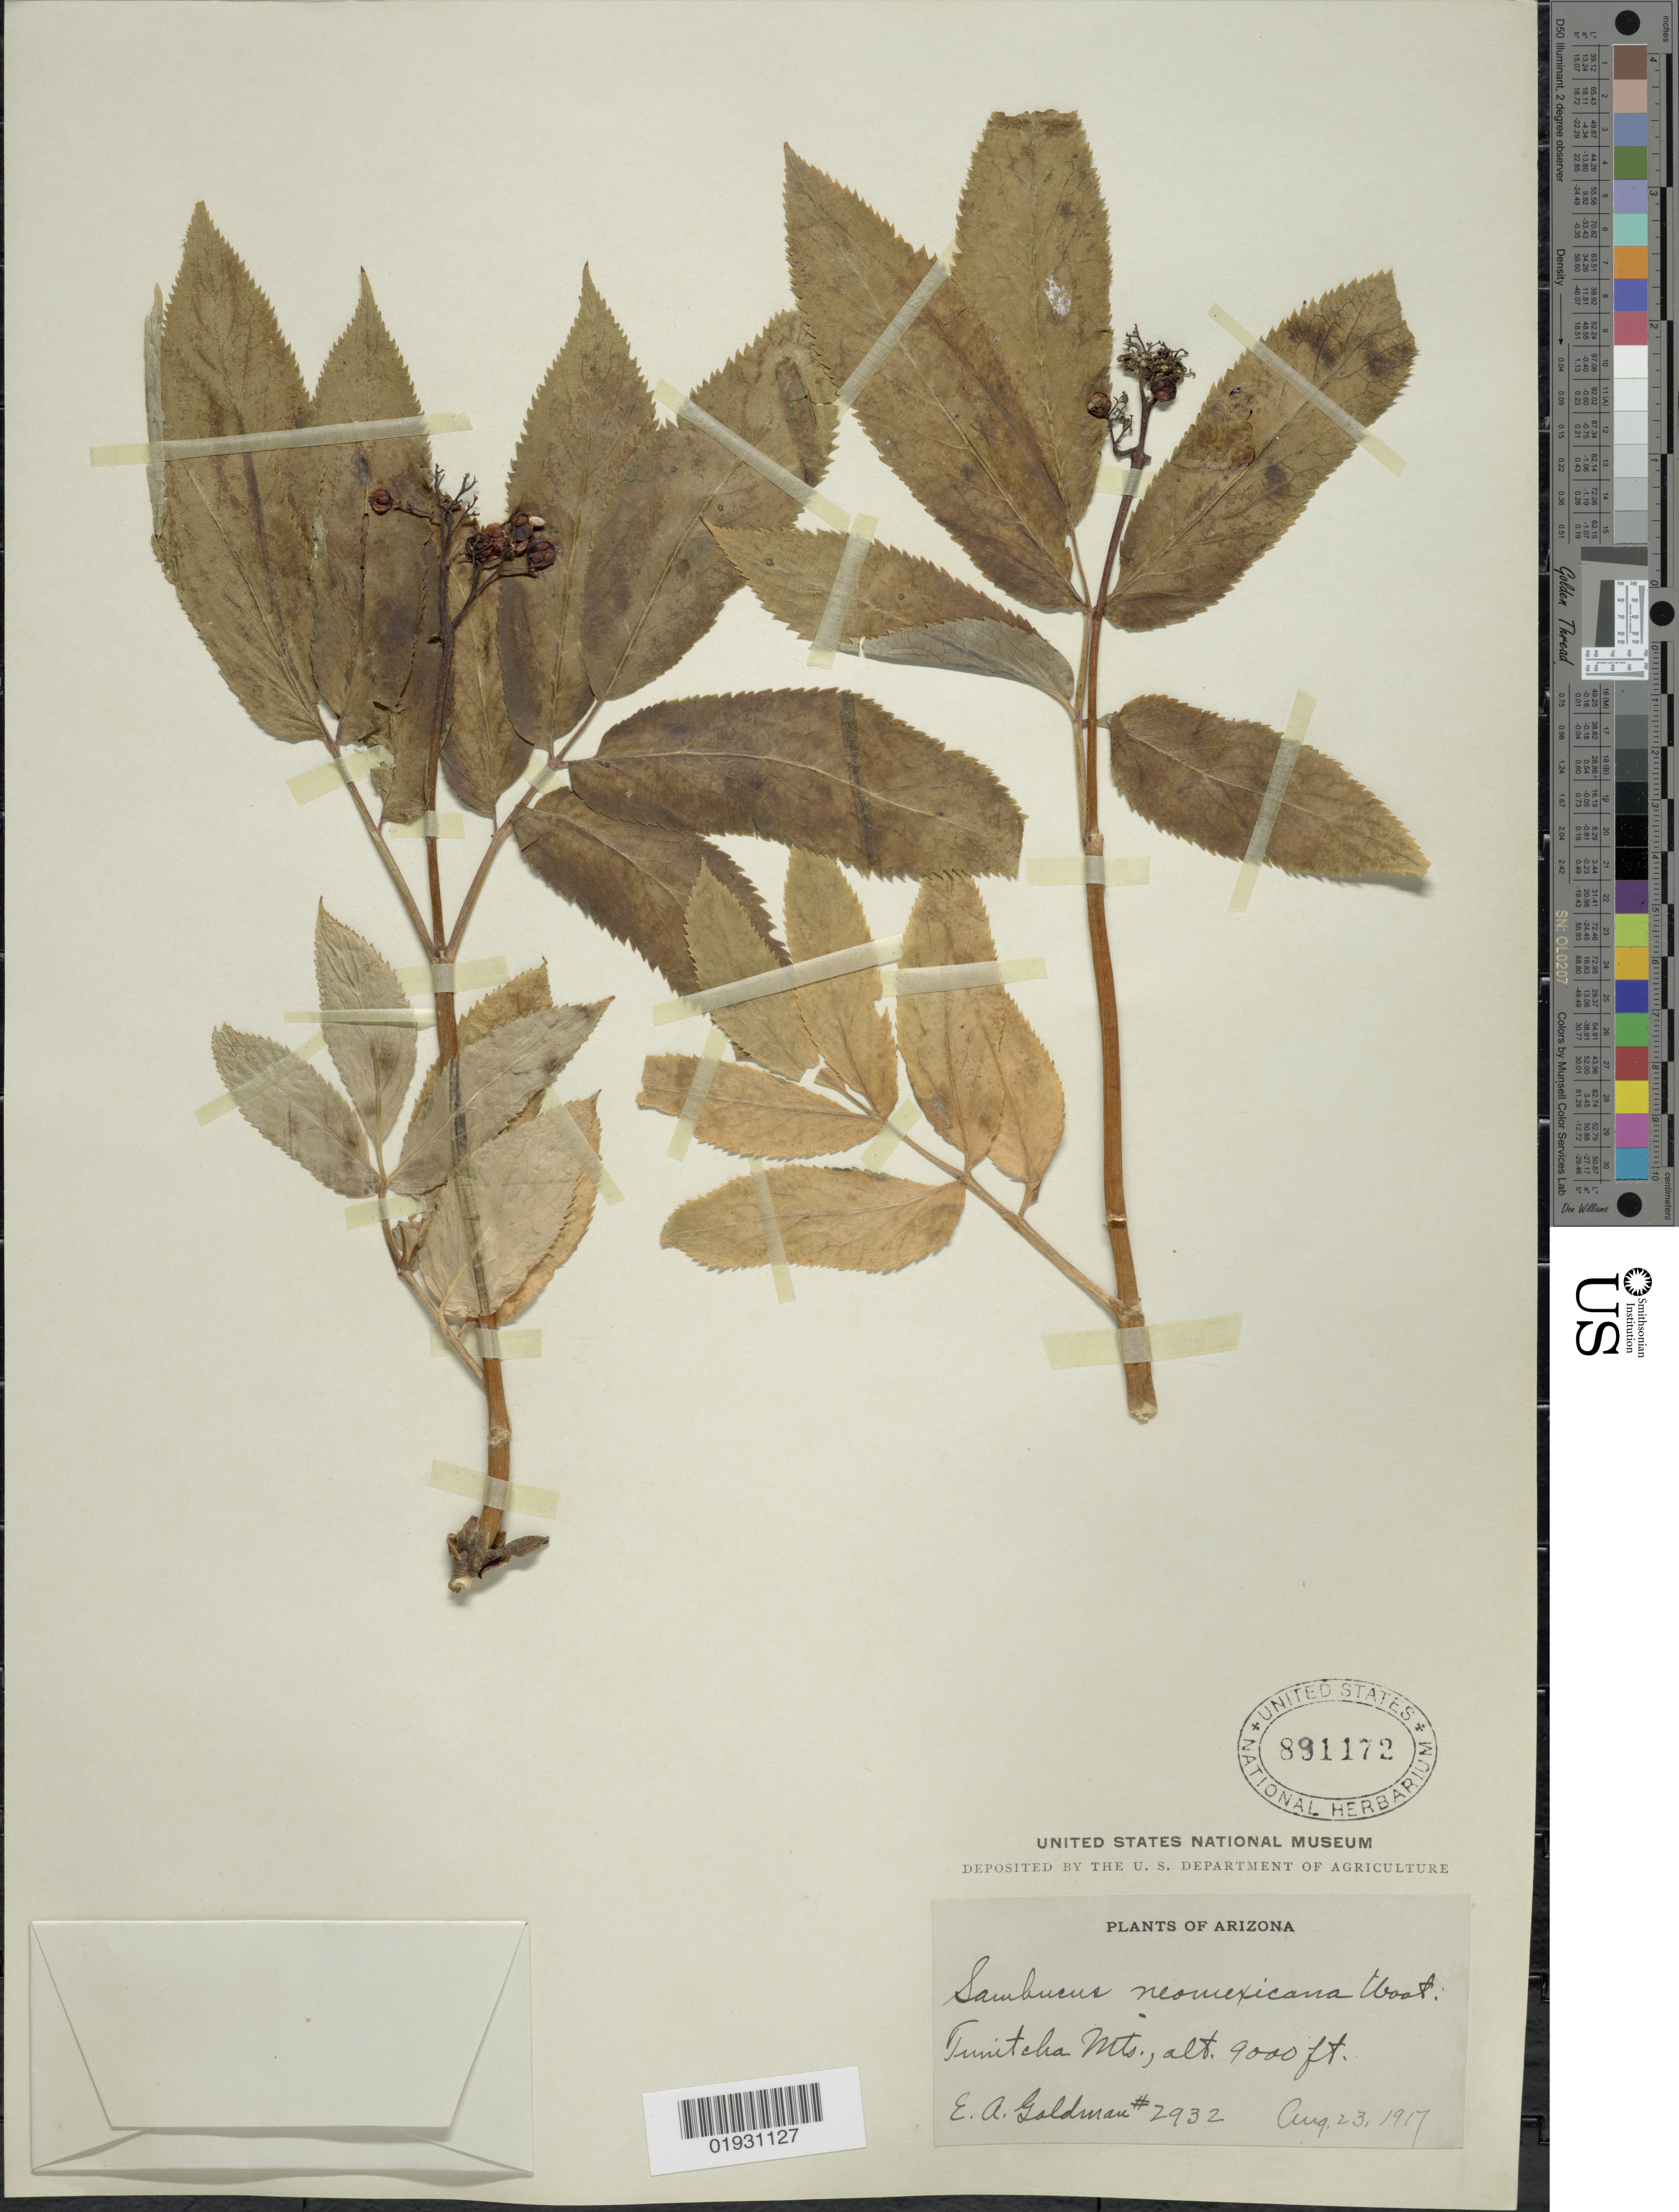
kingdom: Plantae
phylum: Tracheophyta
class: Magnoliopsida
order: Dipsacales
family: Viburnaceae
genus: Sambucus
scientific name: Sambucus microbotrys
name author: Rydb.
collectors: E. A. Goldman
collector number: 2932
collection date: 1917-08-23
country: United States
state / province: Arizona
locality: Tunitcha Mts.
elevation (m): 2743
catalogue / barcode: US 891172